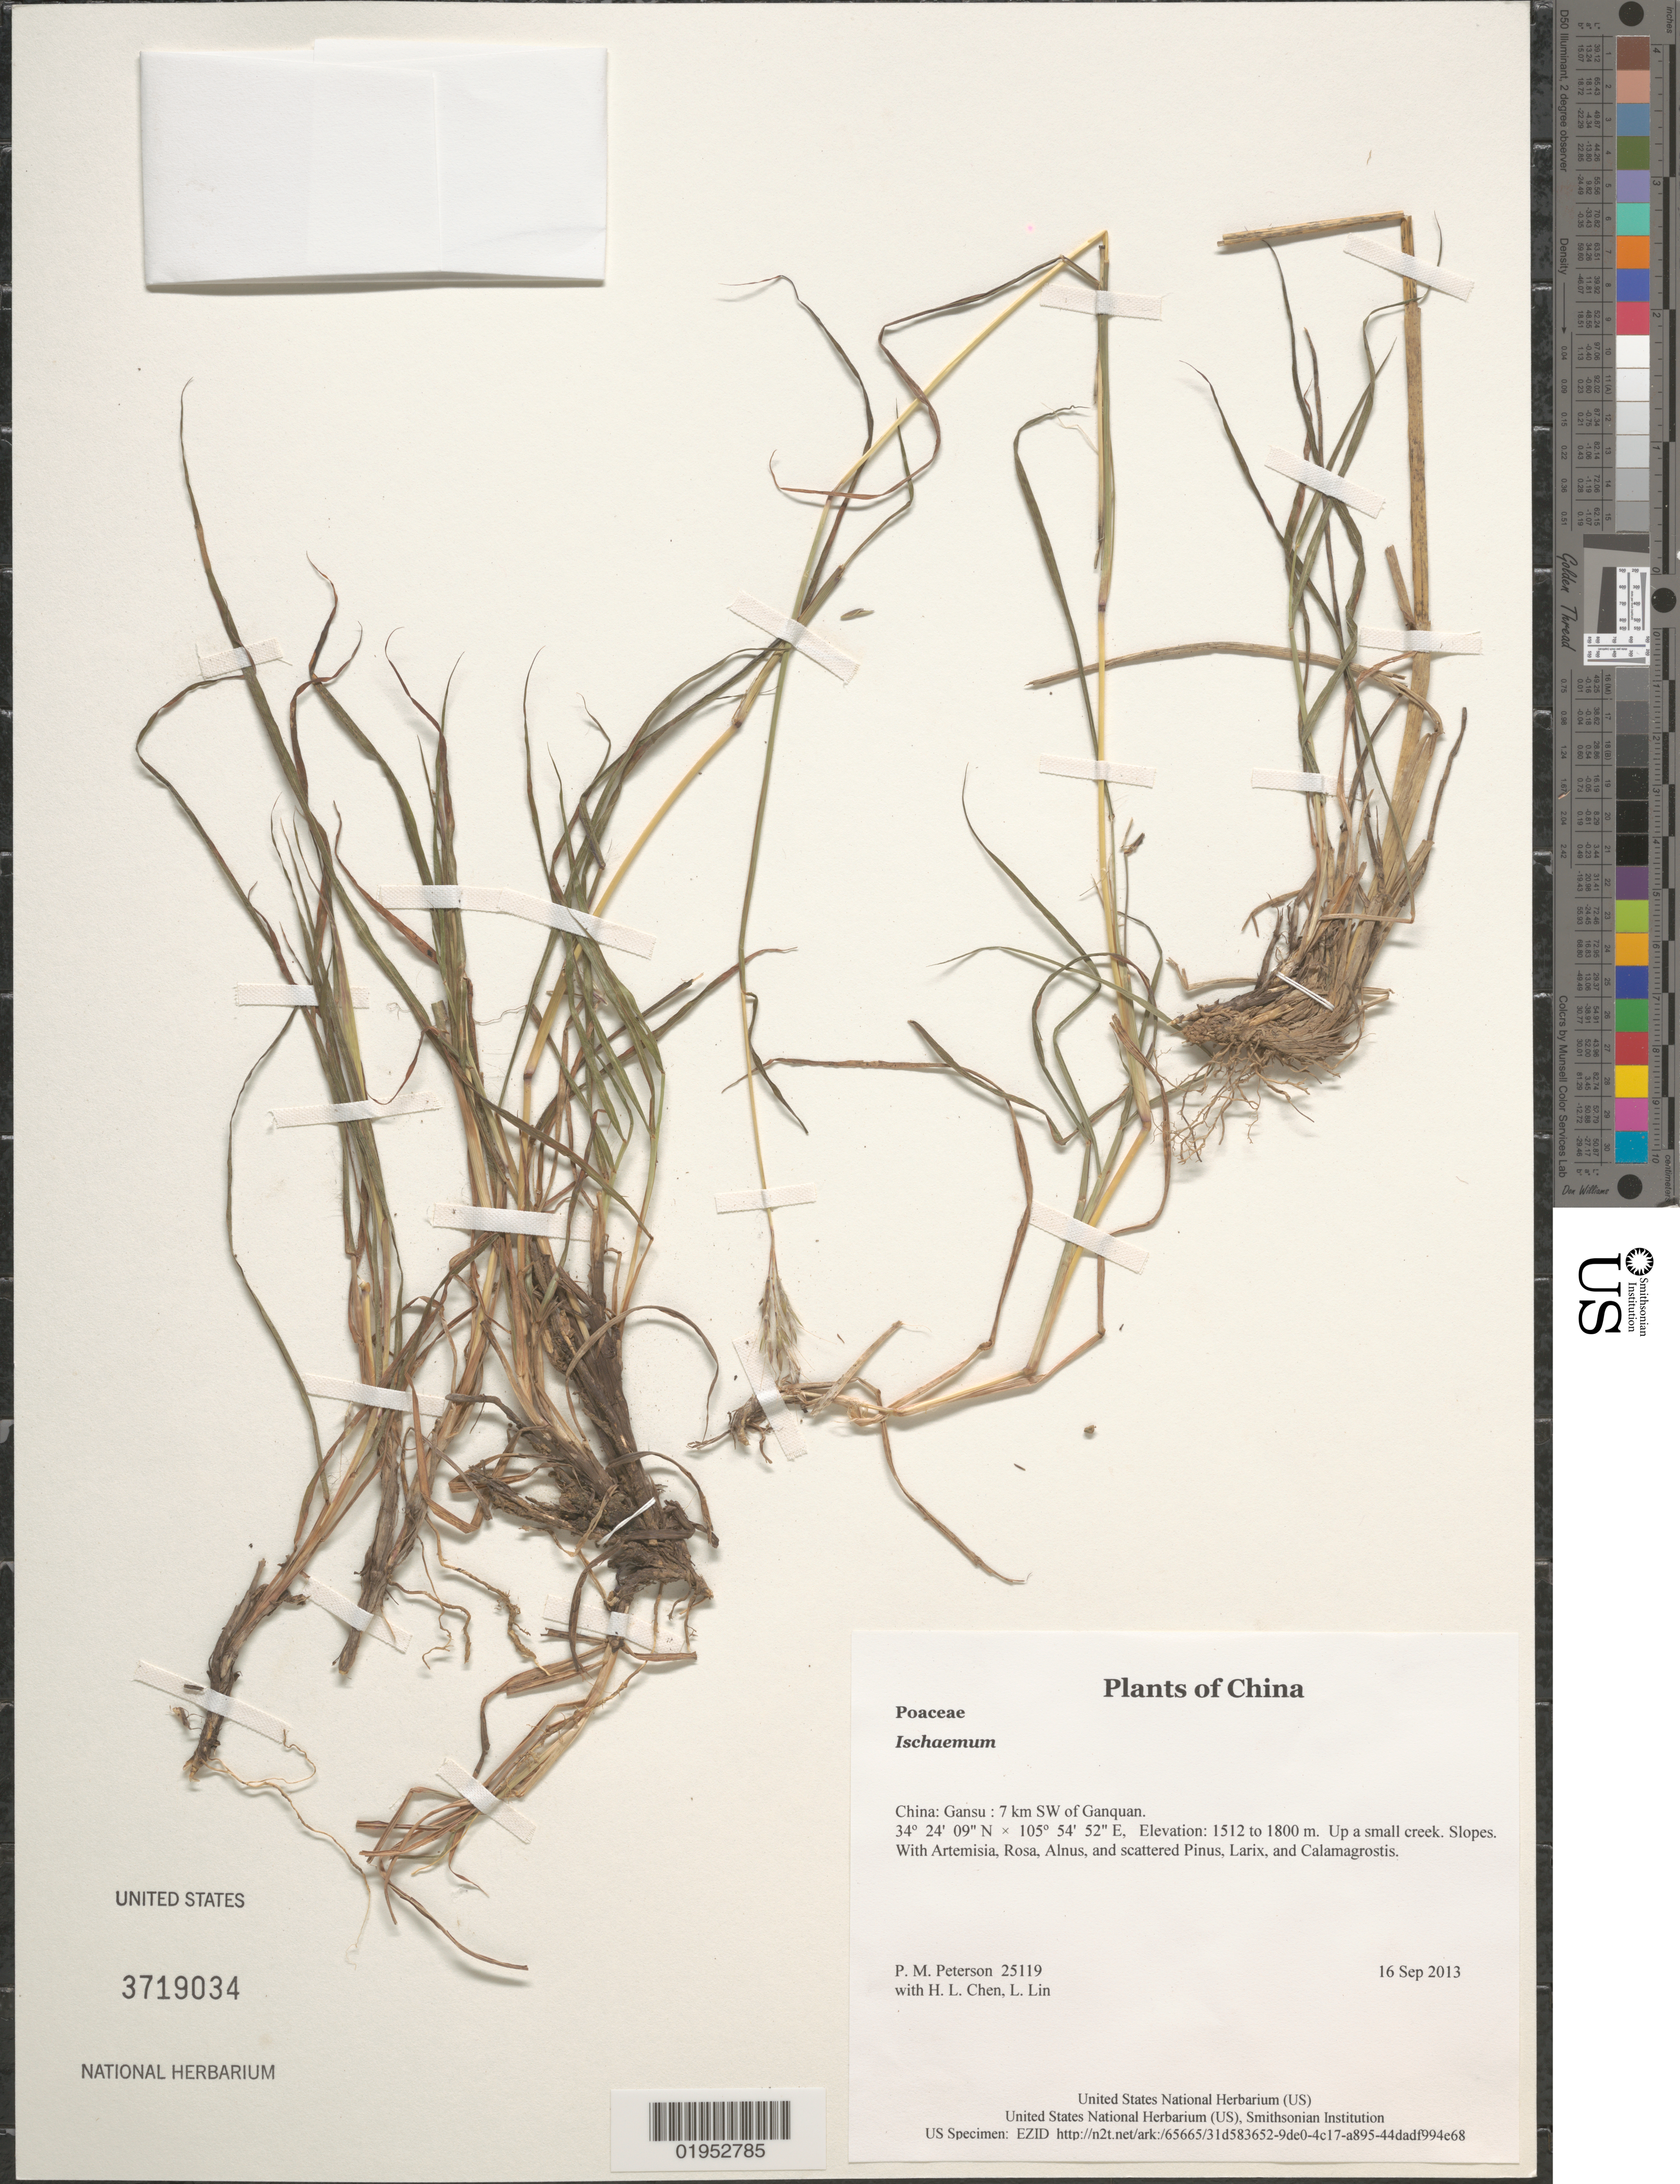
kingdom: Plantae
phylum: Tracheophyta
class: Liliopsida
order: Poales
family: Poaceae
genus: Ischaemum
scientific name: Ischaemum sp.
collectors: P. M. Peterson, H. L. Chen & L. Lin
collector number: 25119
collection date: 2013-09-16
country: China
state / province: Gansu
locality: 7 km SW of Ganquan.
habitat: Up a small creek. Slopes.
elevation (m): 1512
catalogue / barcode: US 3719034